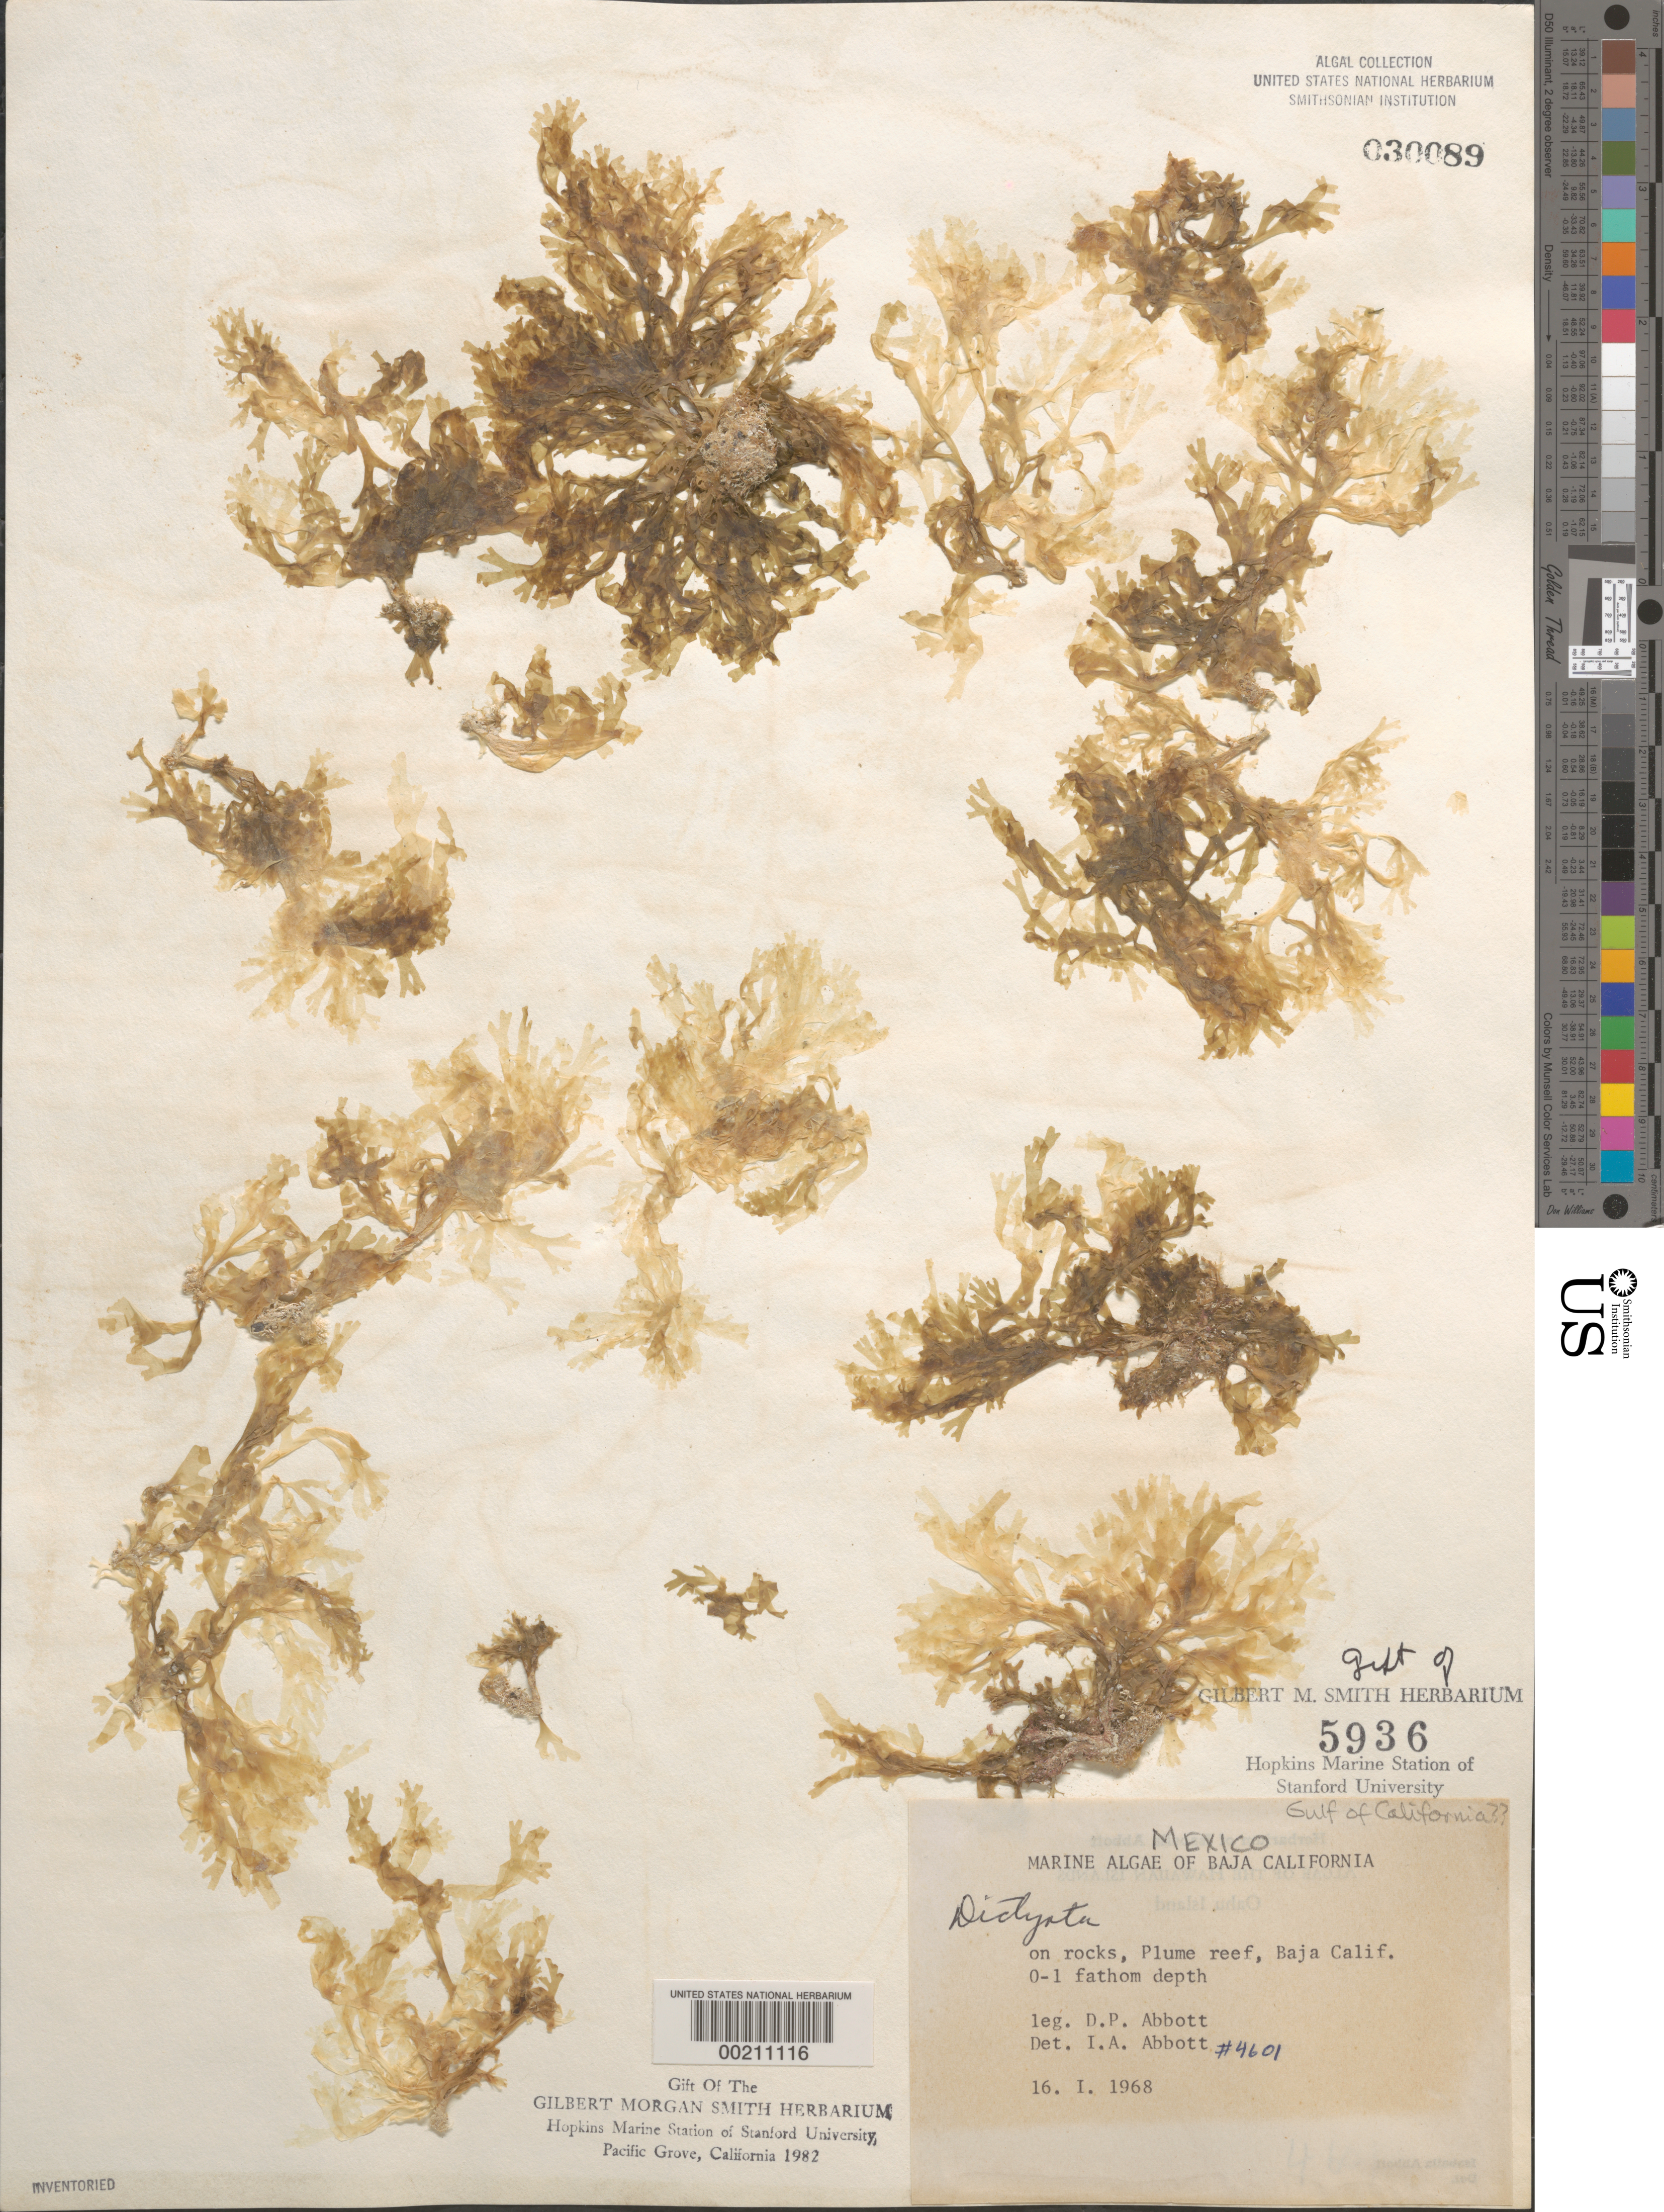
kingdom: Chromista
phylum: Ochrophyta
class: Phaeophyceae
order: Dictyotales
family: Dictyotaceae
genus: Dictyota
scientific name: Dictyota sp.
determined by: Abbott, Isabella A.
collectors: D. P. Abbott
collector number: IAA 4601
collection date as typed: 16 Jan 1968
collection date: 1968-01-16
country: Mexico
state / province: Baja California Sur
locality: Plume Reef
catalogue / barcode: US 30089